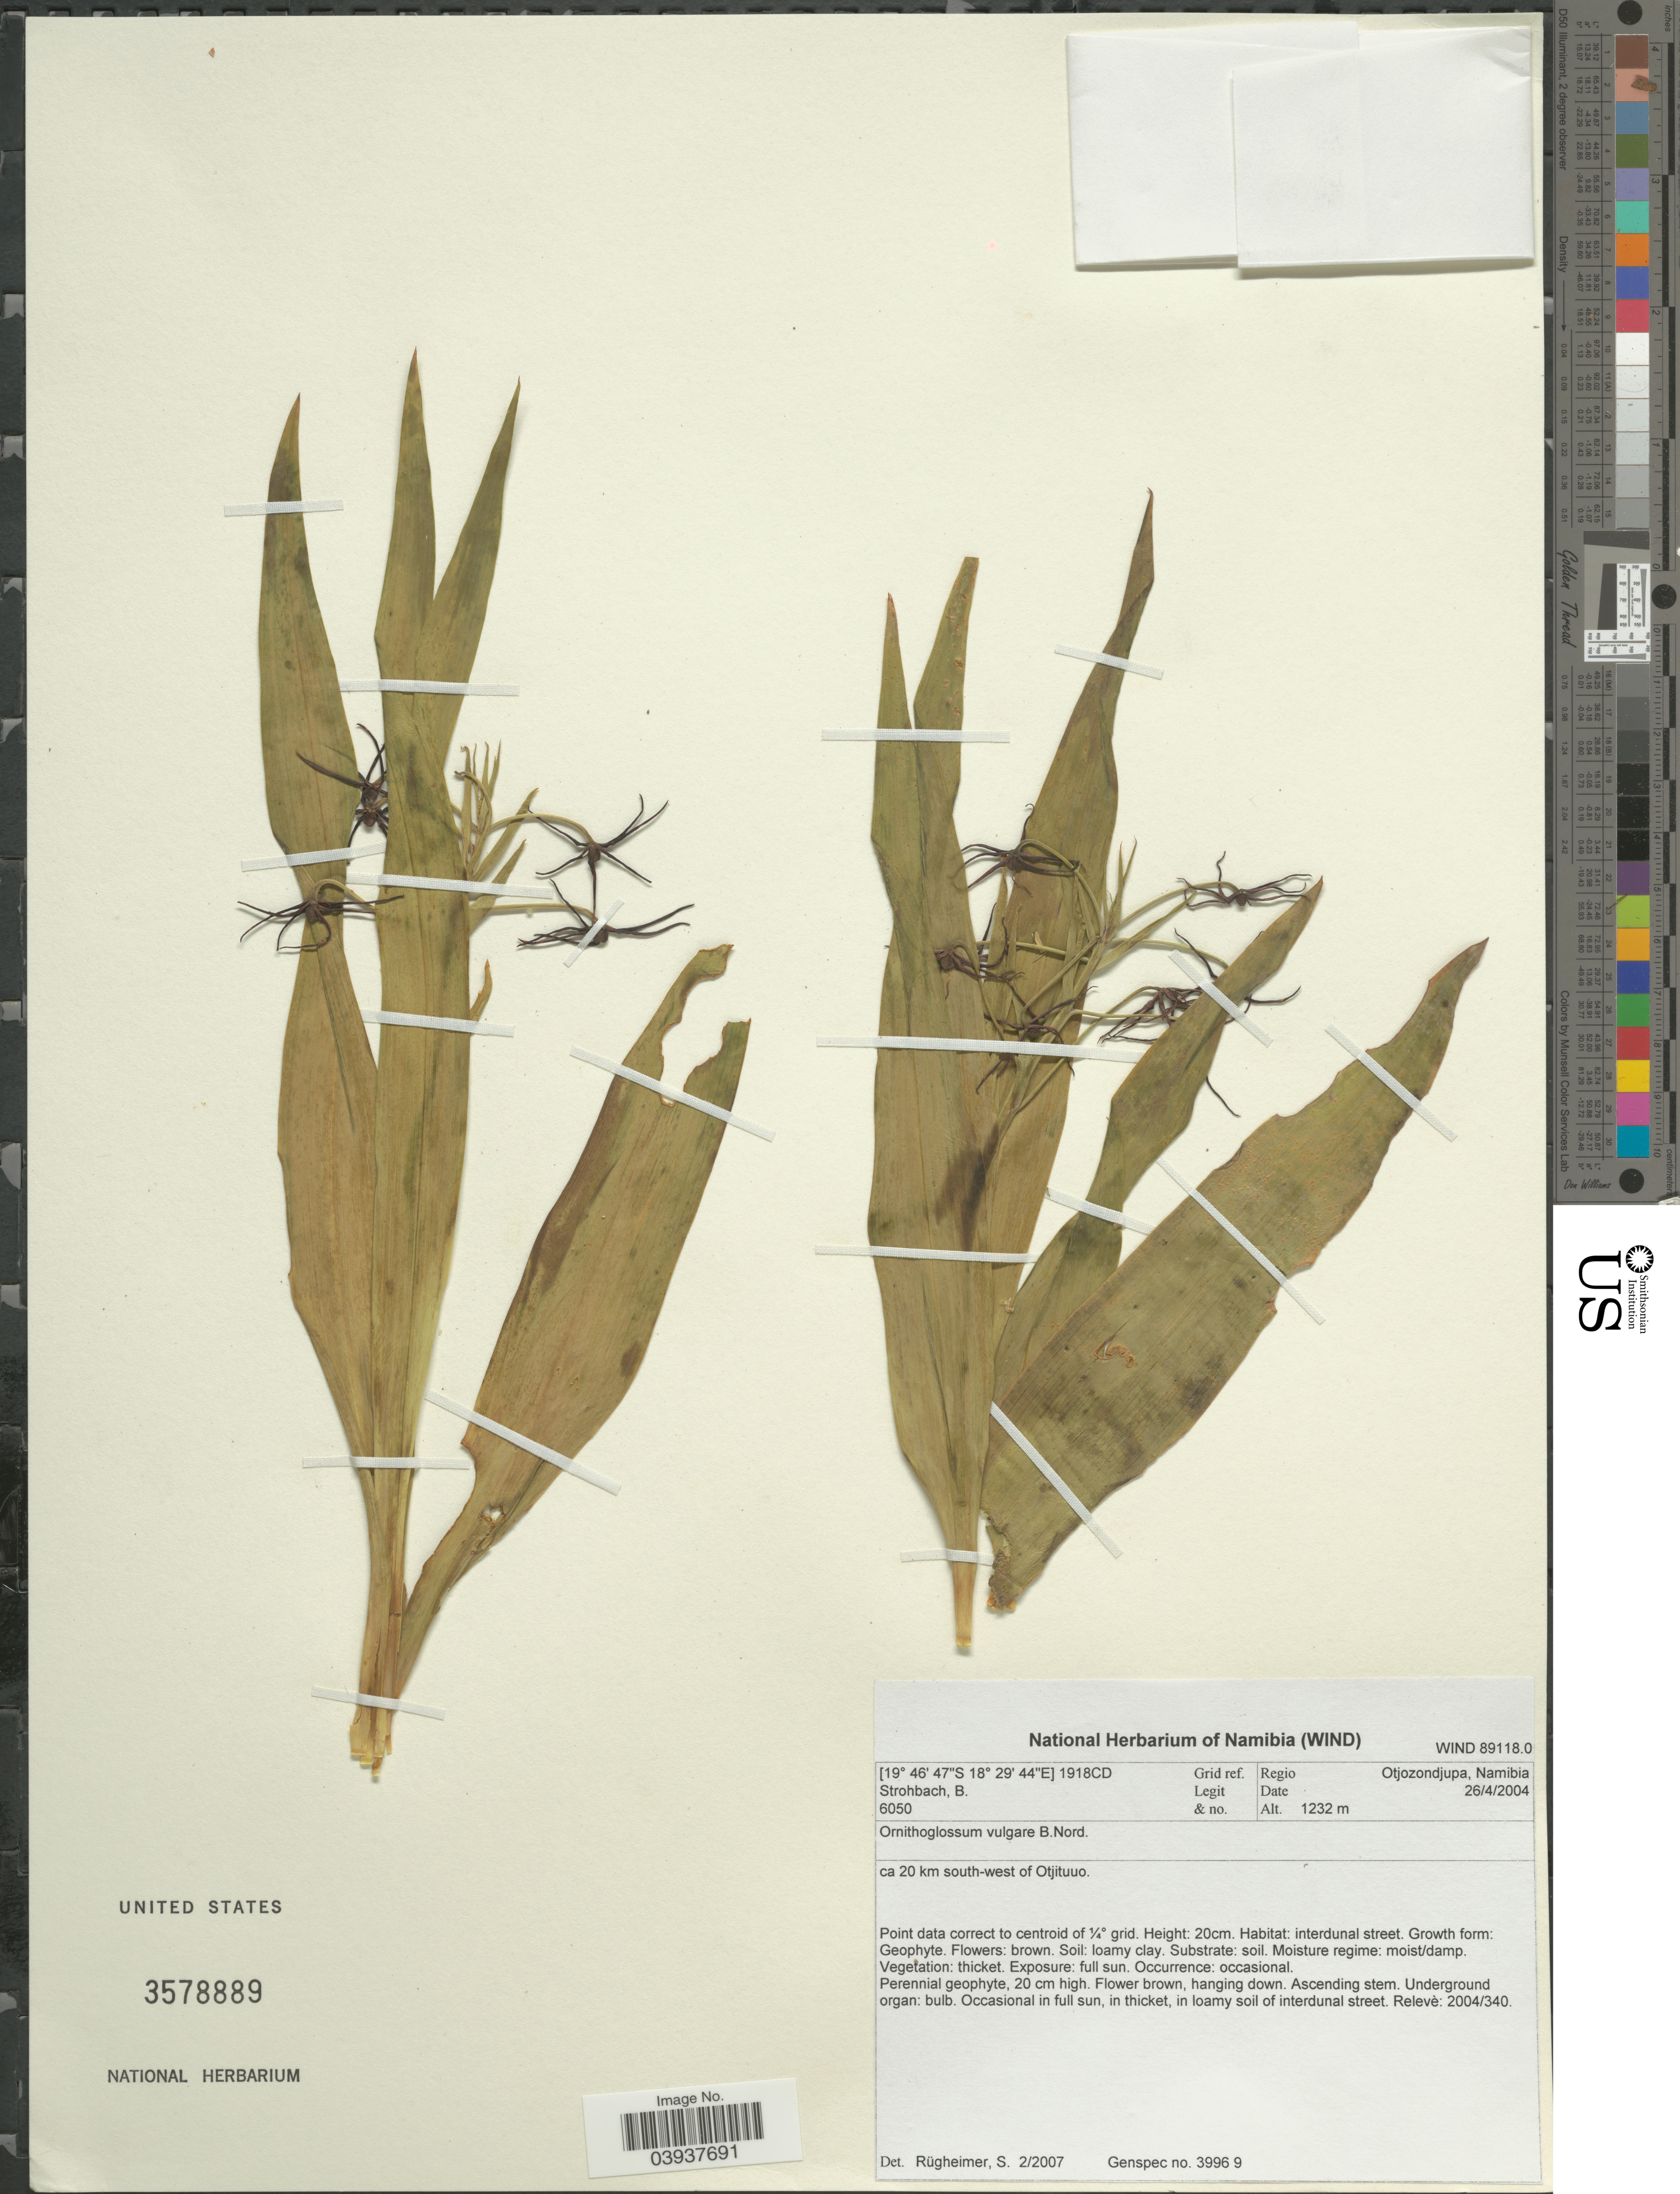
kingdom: Plantae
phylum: Tracheophyta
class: Liliopsida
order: Liliales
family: Colchicaceae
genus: Ornithoglossum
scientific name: Ornithoglossum vulgare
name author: B. Nord.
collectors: B. Strohbach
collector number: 6050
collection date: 2004-04-26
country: Namibia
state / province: Otjozondjupa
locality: Grid ref. 1918CD. Regio Otjozondjupa. ca 20 km south-west of Otjituuo.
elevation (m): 1232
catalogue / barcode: US 3578889